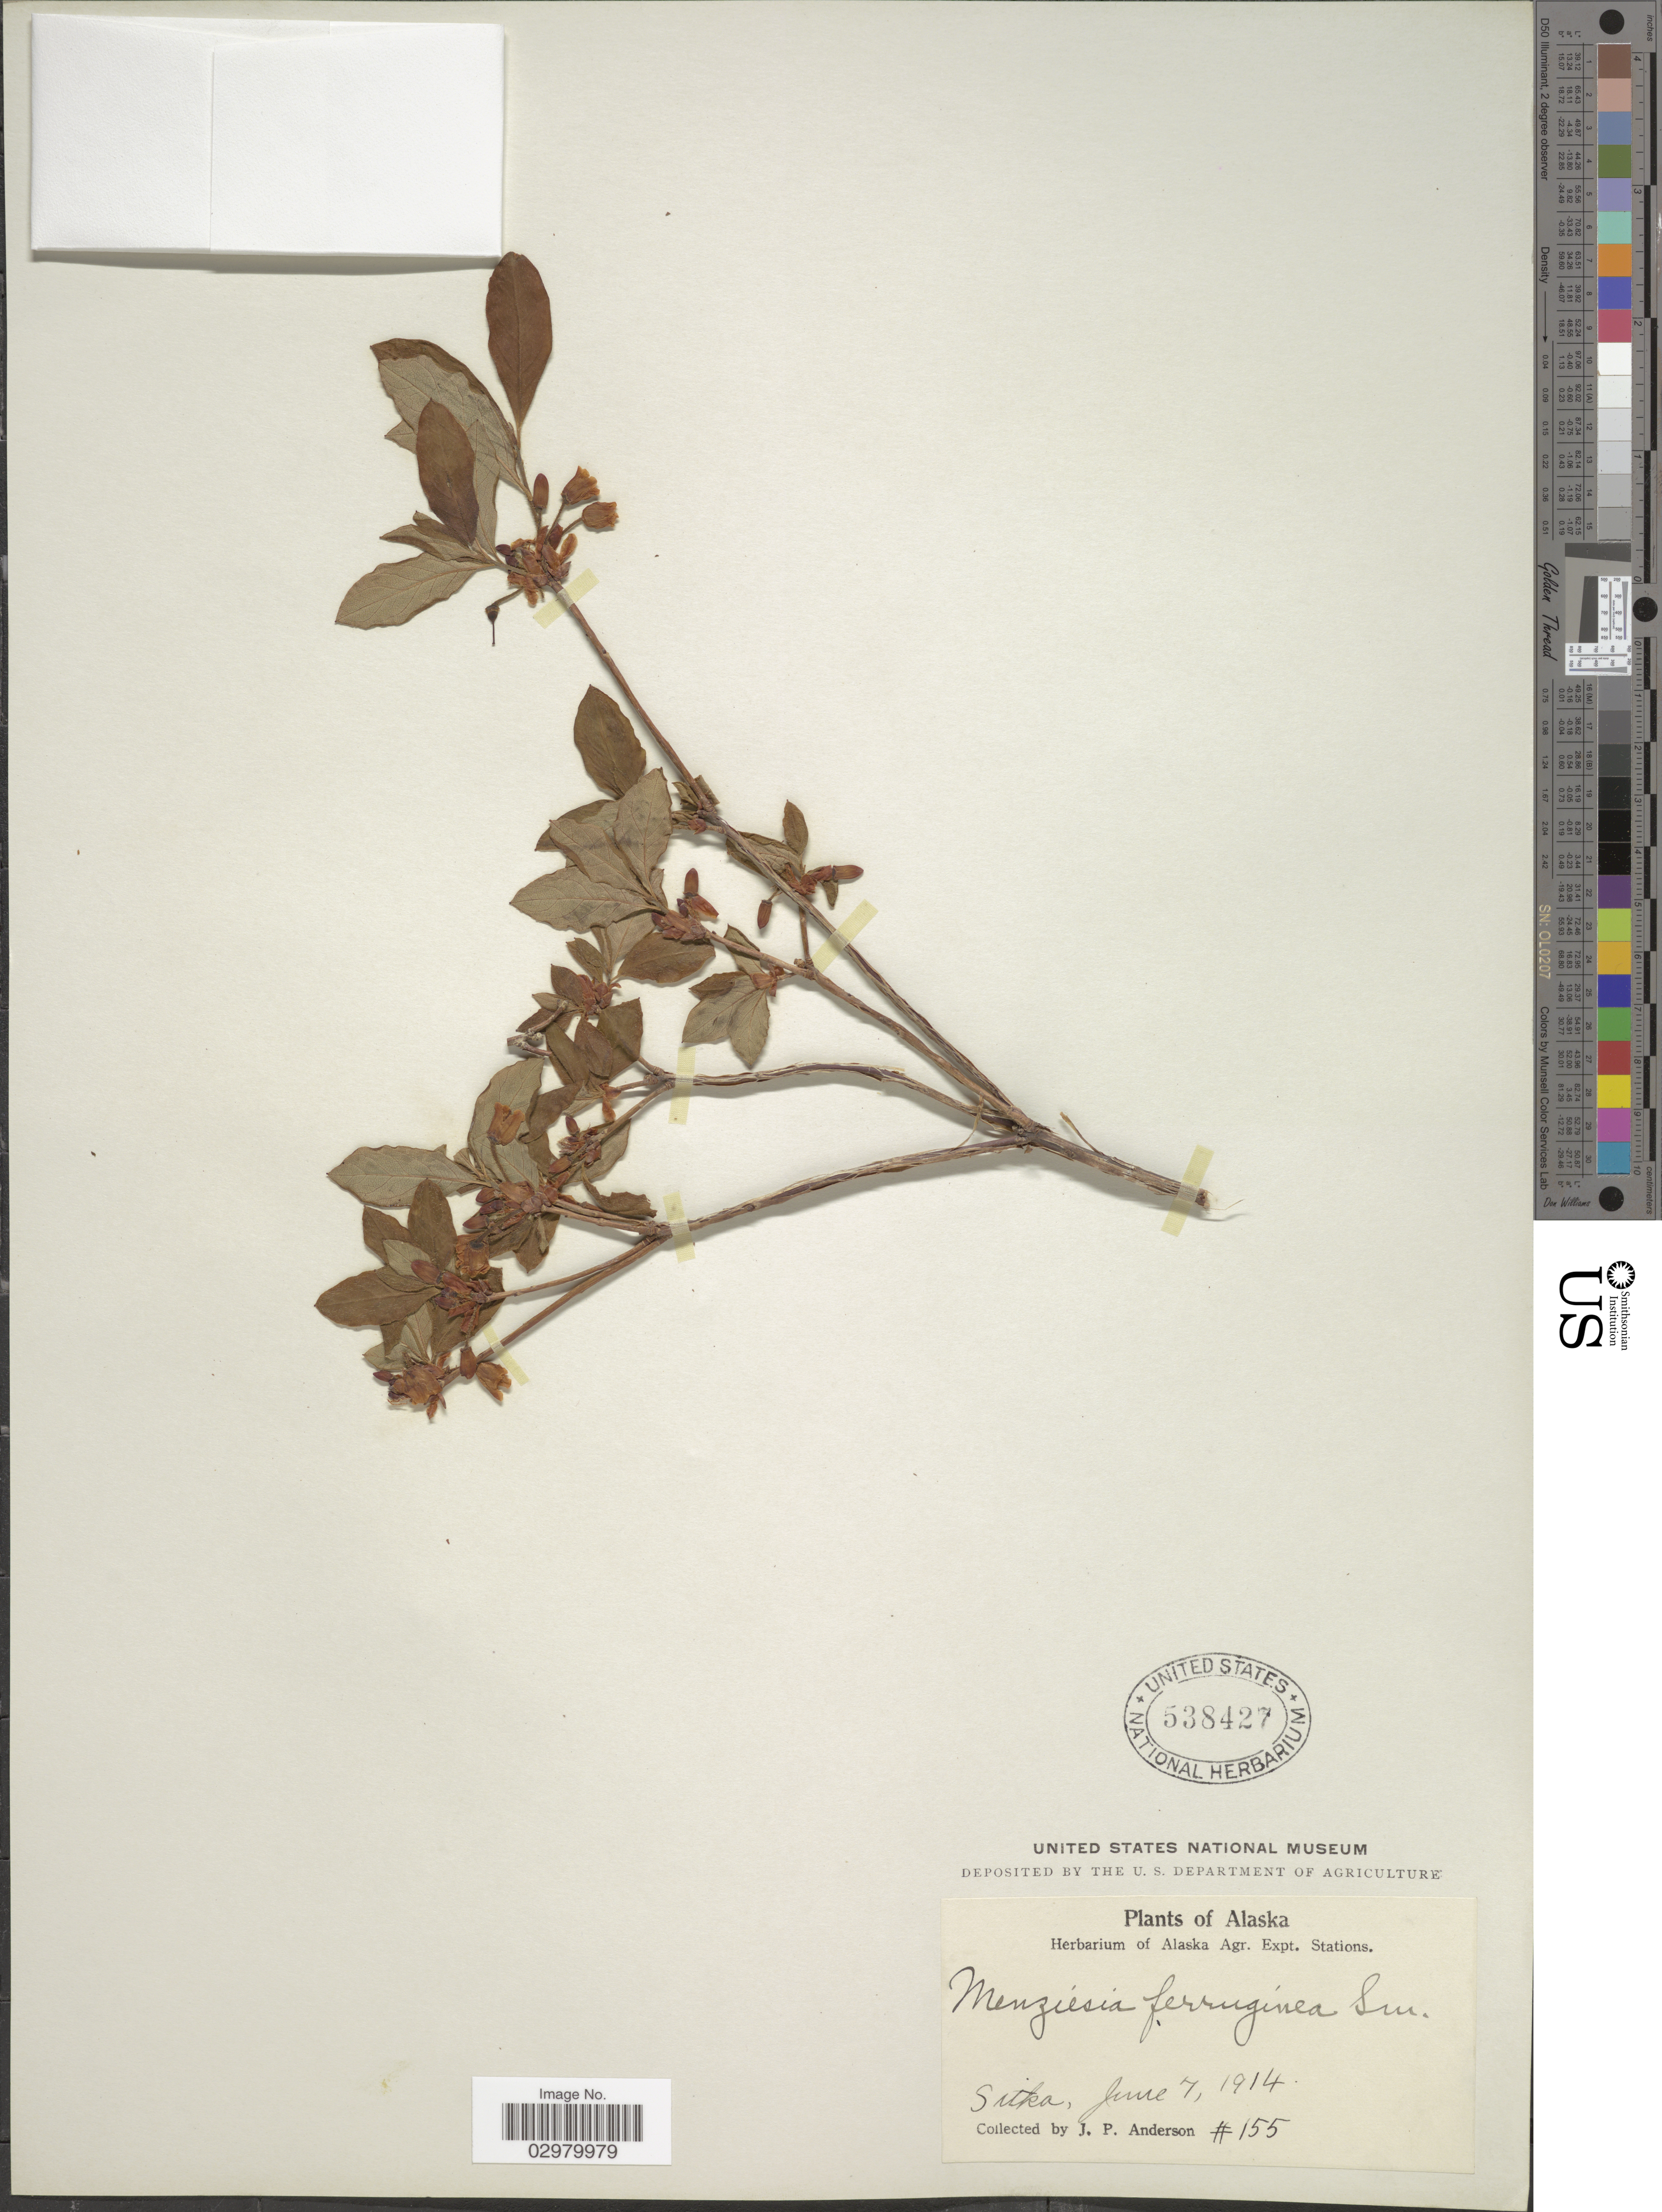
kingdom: Plantae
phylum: Tracheophyta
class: Magnoliopsida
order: Ericales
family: Ericaceae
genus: Menziesia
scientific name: Menziesia ferruginea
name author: Sm.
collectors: J. P. Anderson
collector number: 155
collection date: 1914-06-07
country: United States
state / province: Alaska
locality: Sitka.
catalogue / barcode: US 538427